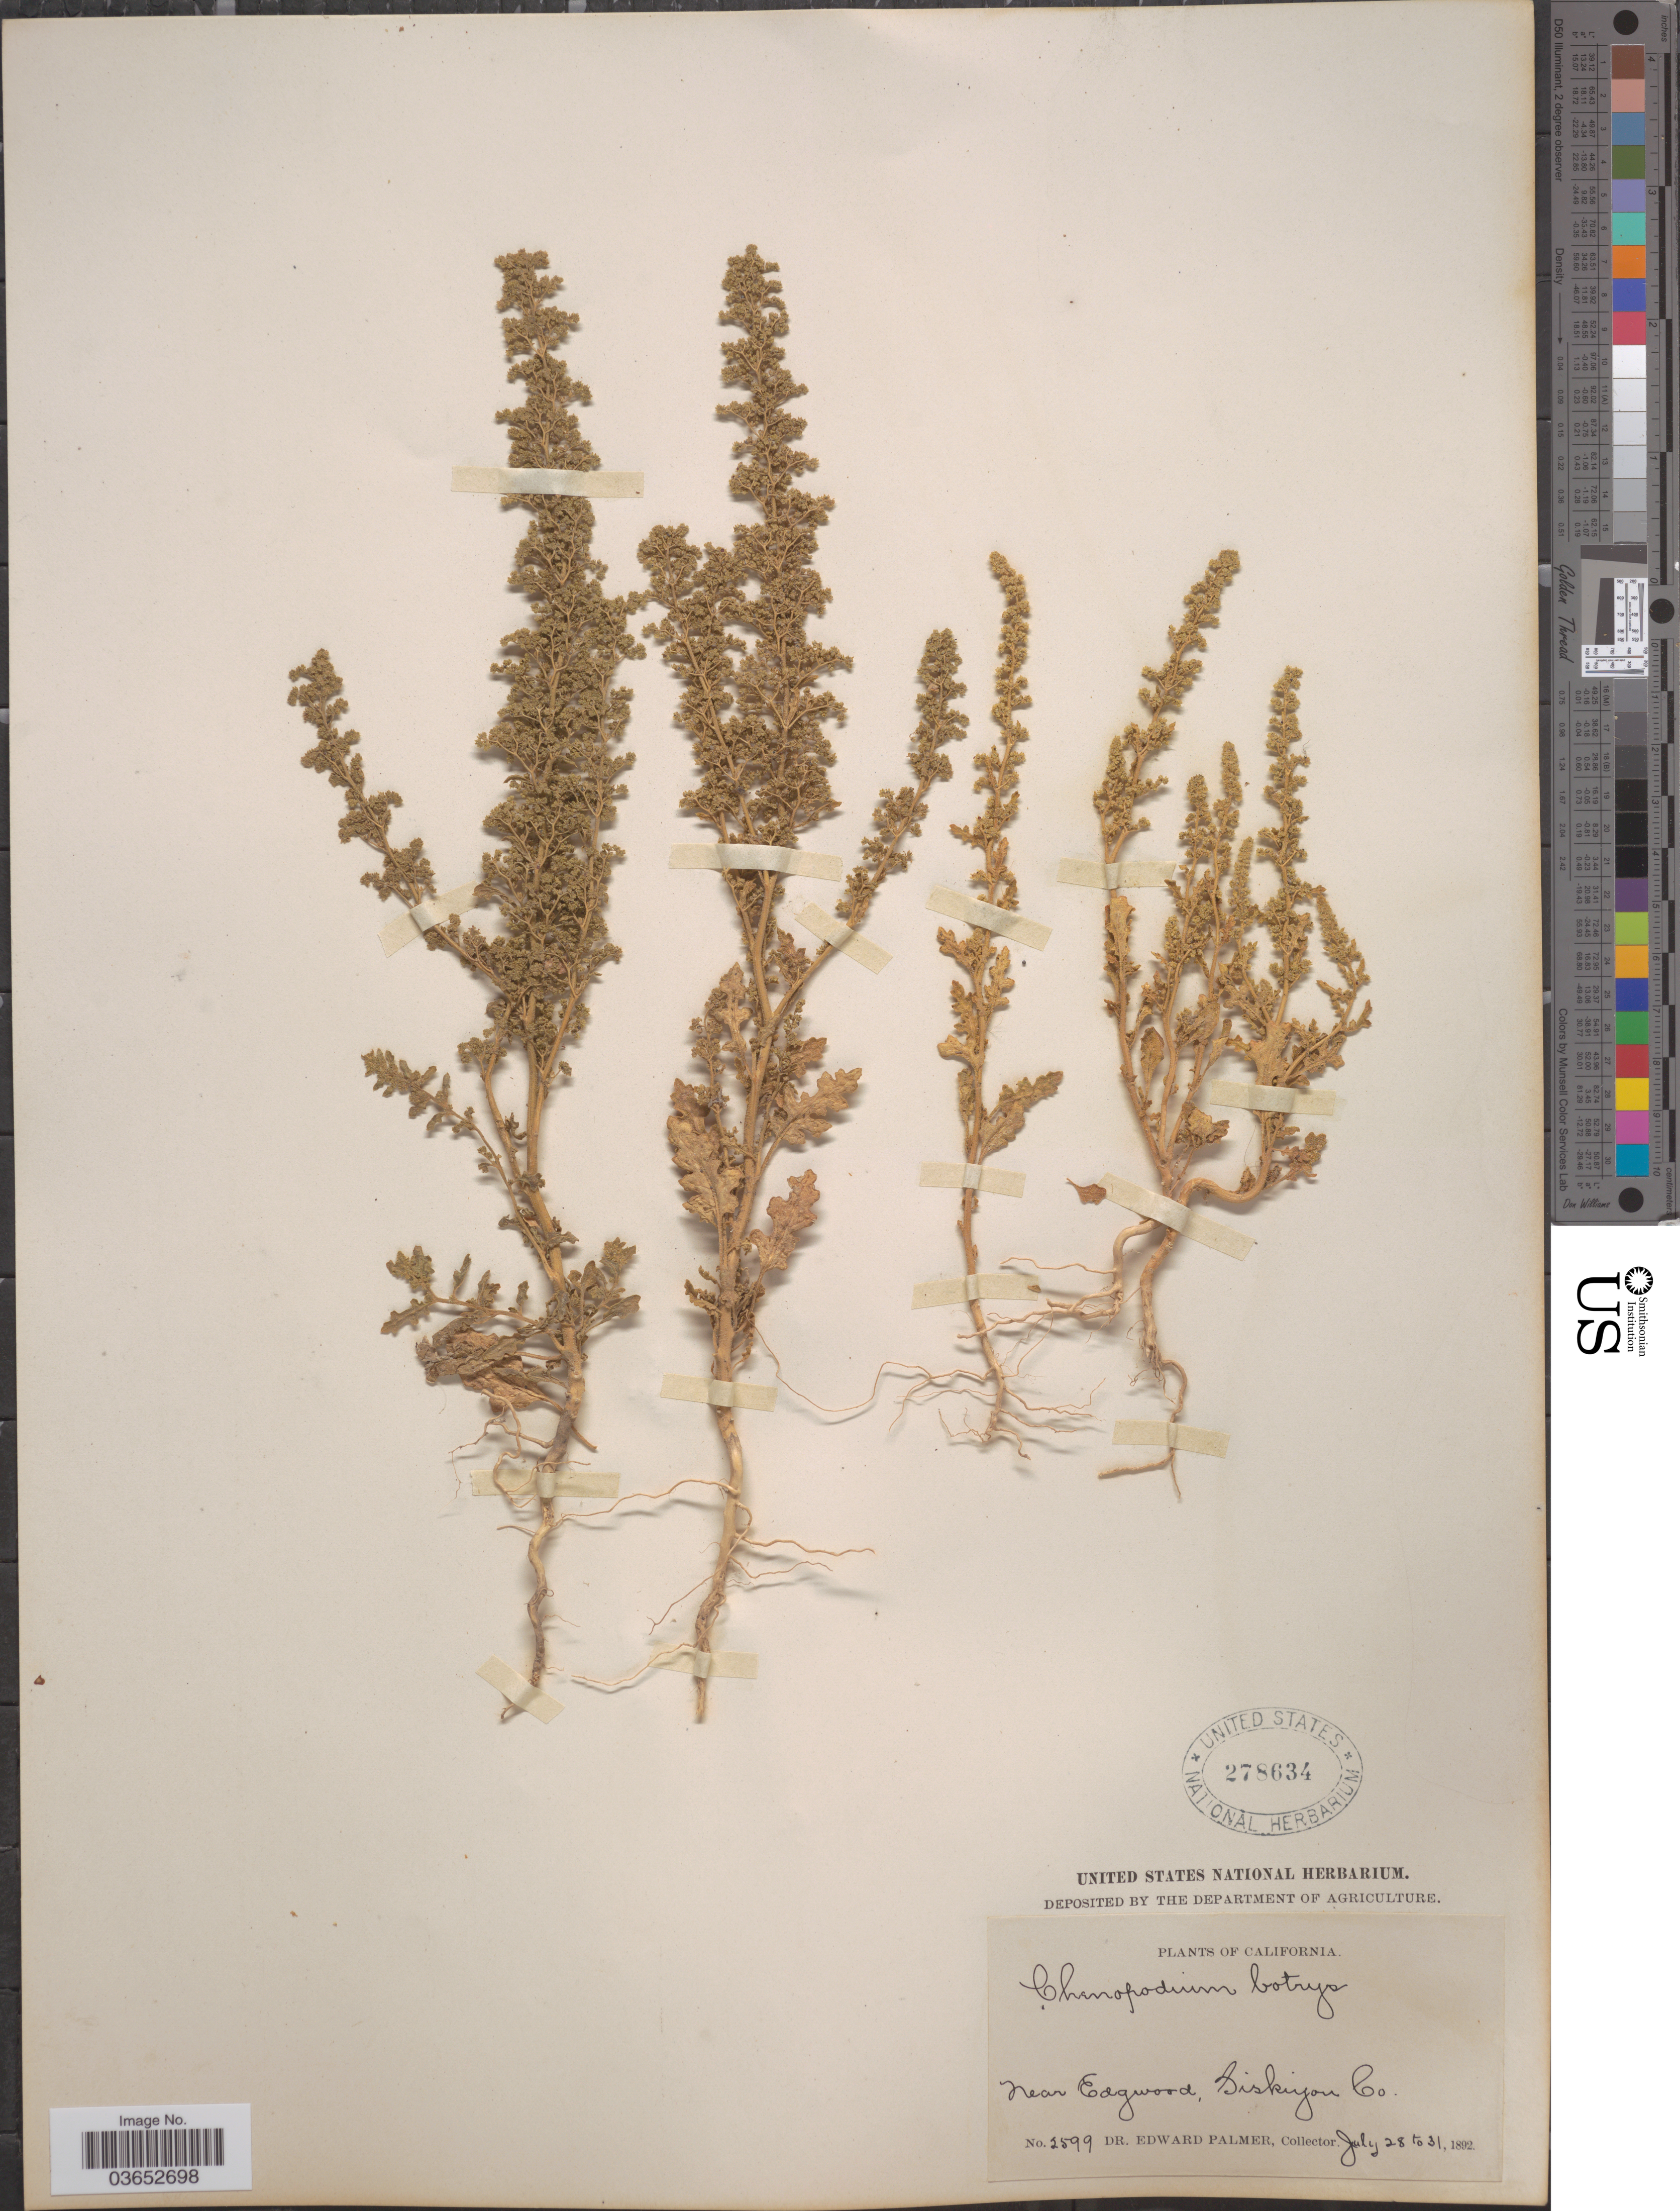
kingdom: Plantae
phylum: Tracheophyta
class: Magnoliopsida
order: Caryophyllales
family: Amaranthaceae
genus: Chenopodium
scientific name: Chenopodium botrys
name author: L.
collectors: E. Palmer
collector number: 2599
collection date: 1892-07-28/1892-07-31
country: United States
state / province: California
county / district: Siskiyou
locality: Near Edgwood, Siskiyou Co.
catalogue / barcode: US 278634